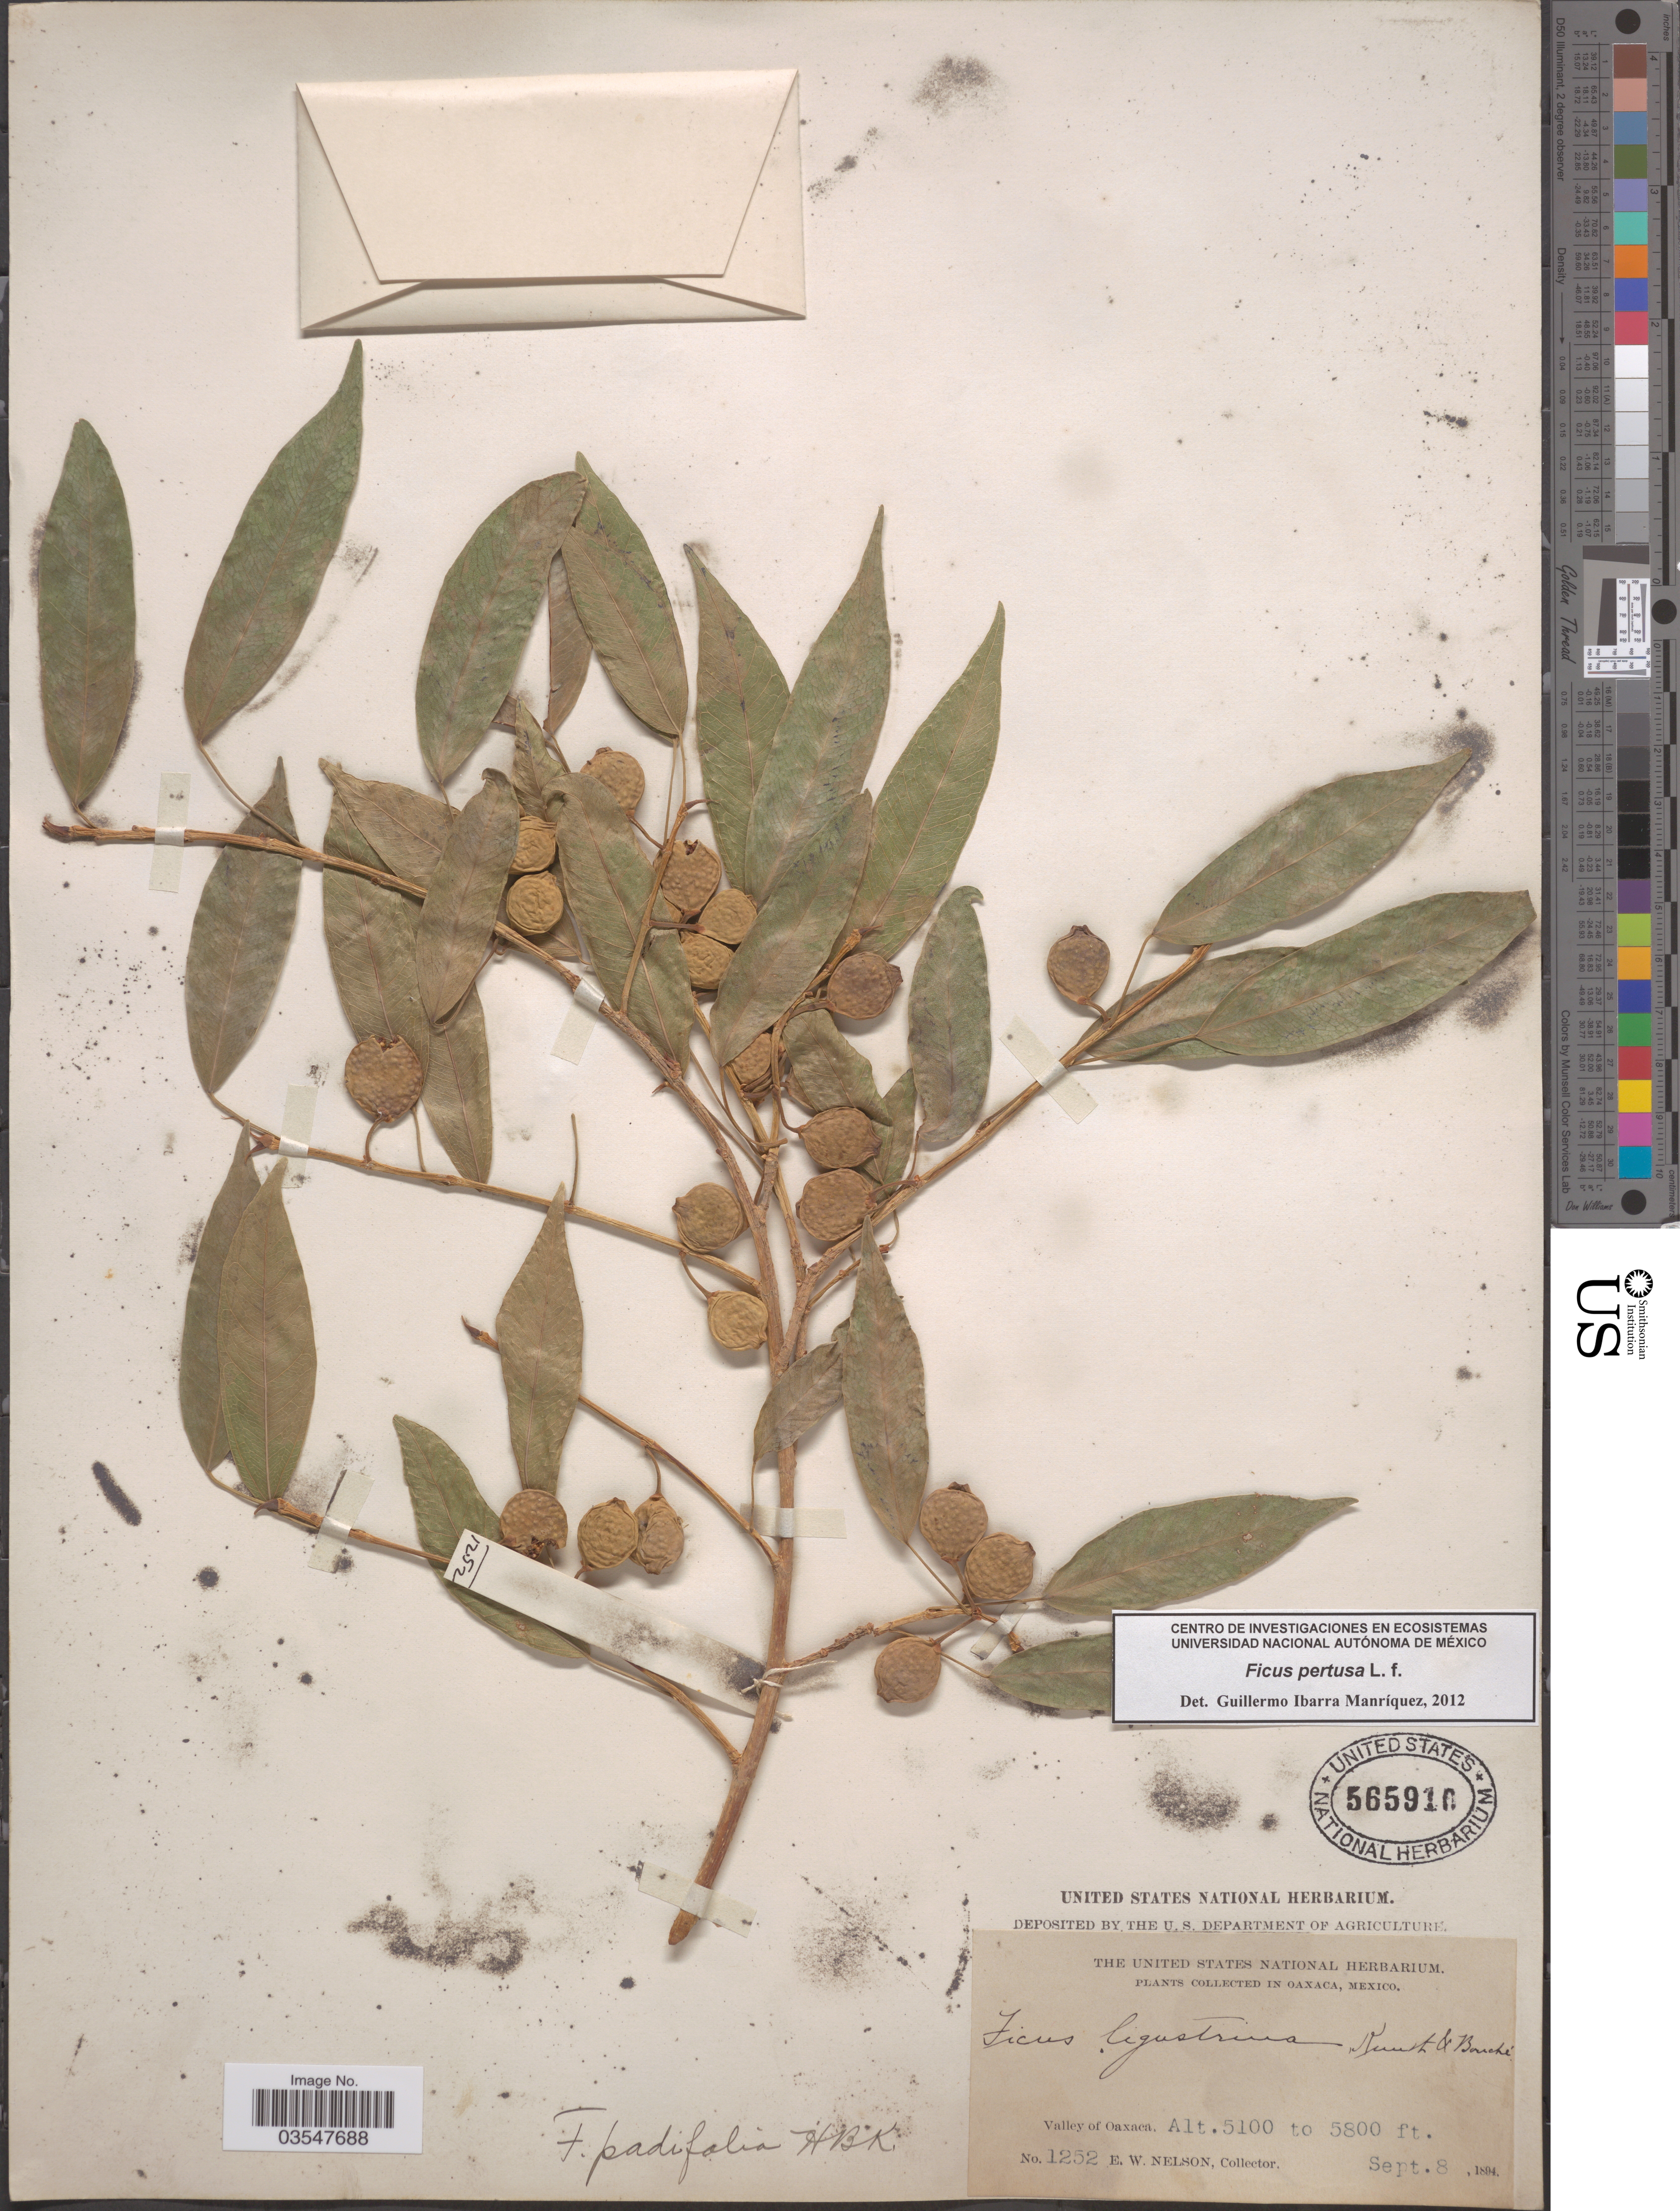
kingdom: Plantae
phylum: Tracheophyta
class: Magnoliopsida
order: Rosales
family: Moraceae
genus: Ficus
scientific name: Ficus pertusa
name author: L. f.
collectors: E. W. Nelson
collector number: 1252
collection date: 1894-09-08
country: Mexico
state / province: Oaxaca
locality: Valley of Oaxaca.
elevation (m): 1554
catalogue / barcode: US 565910